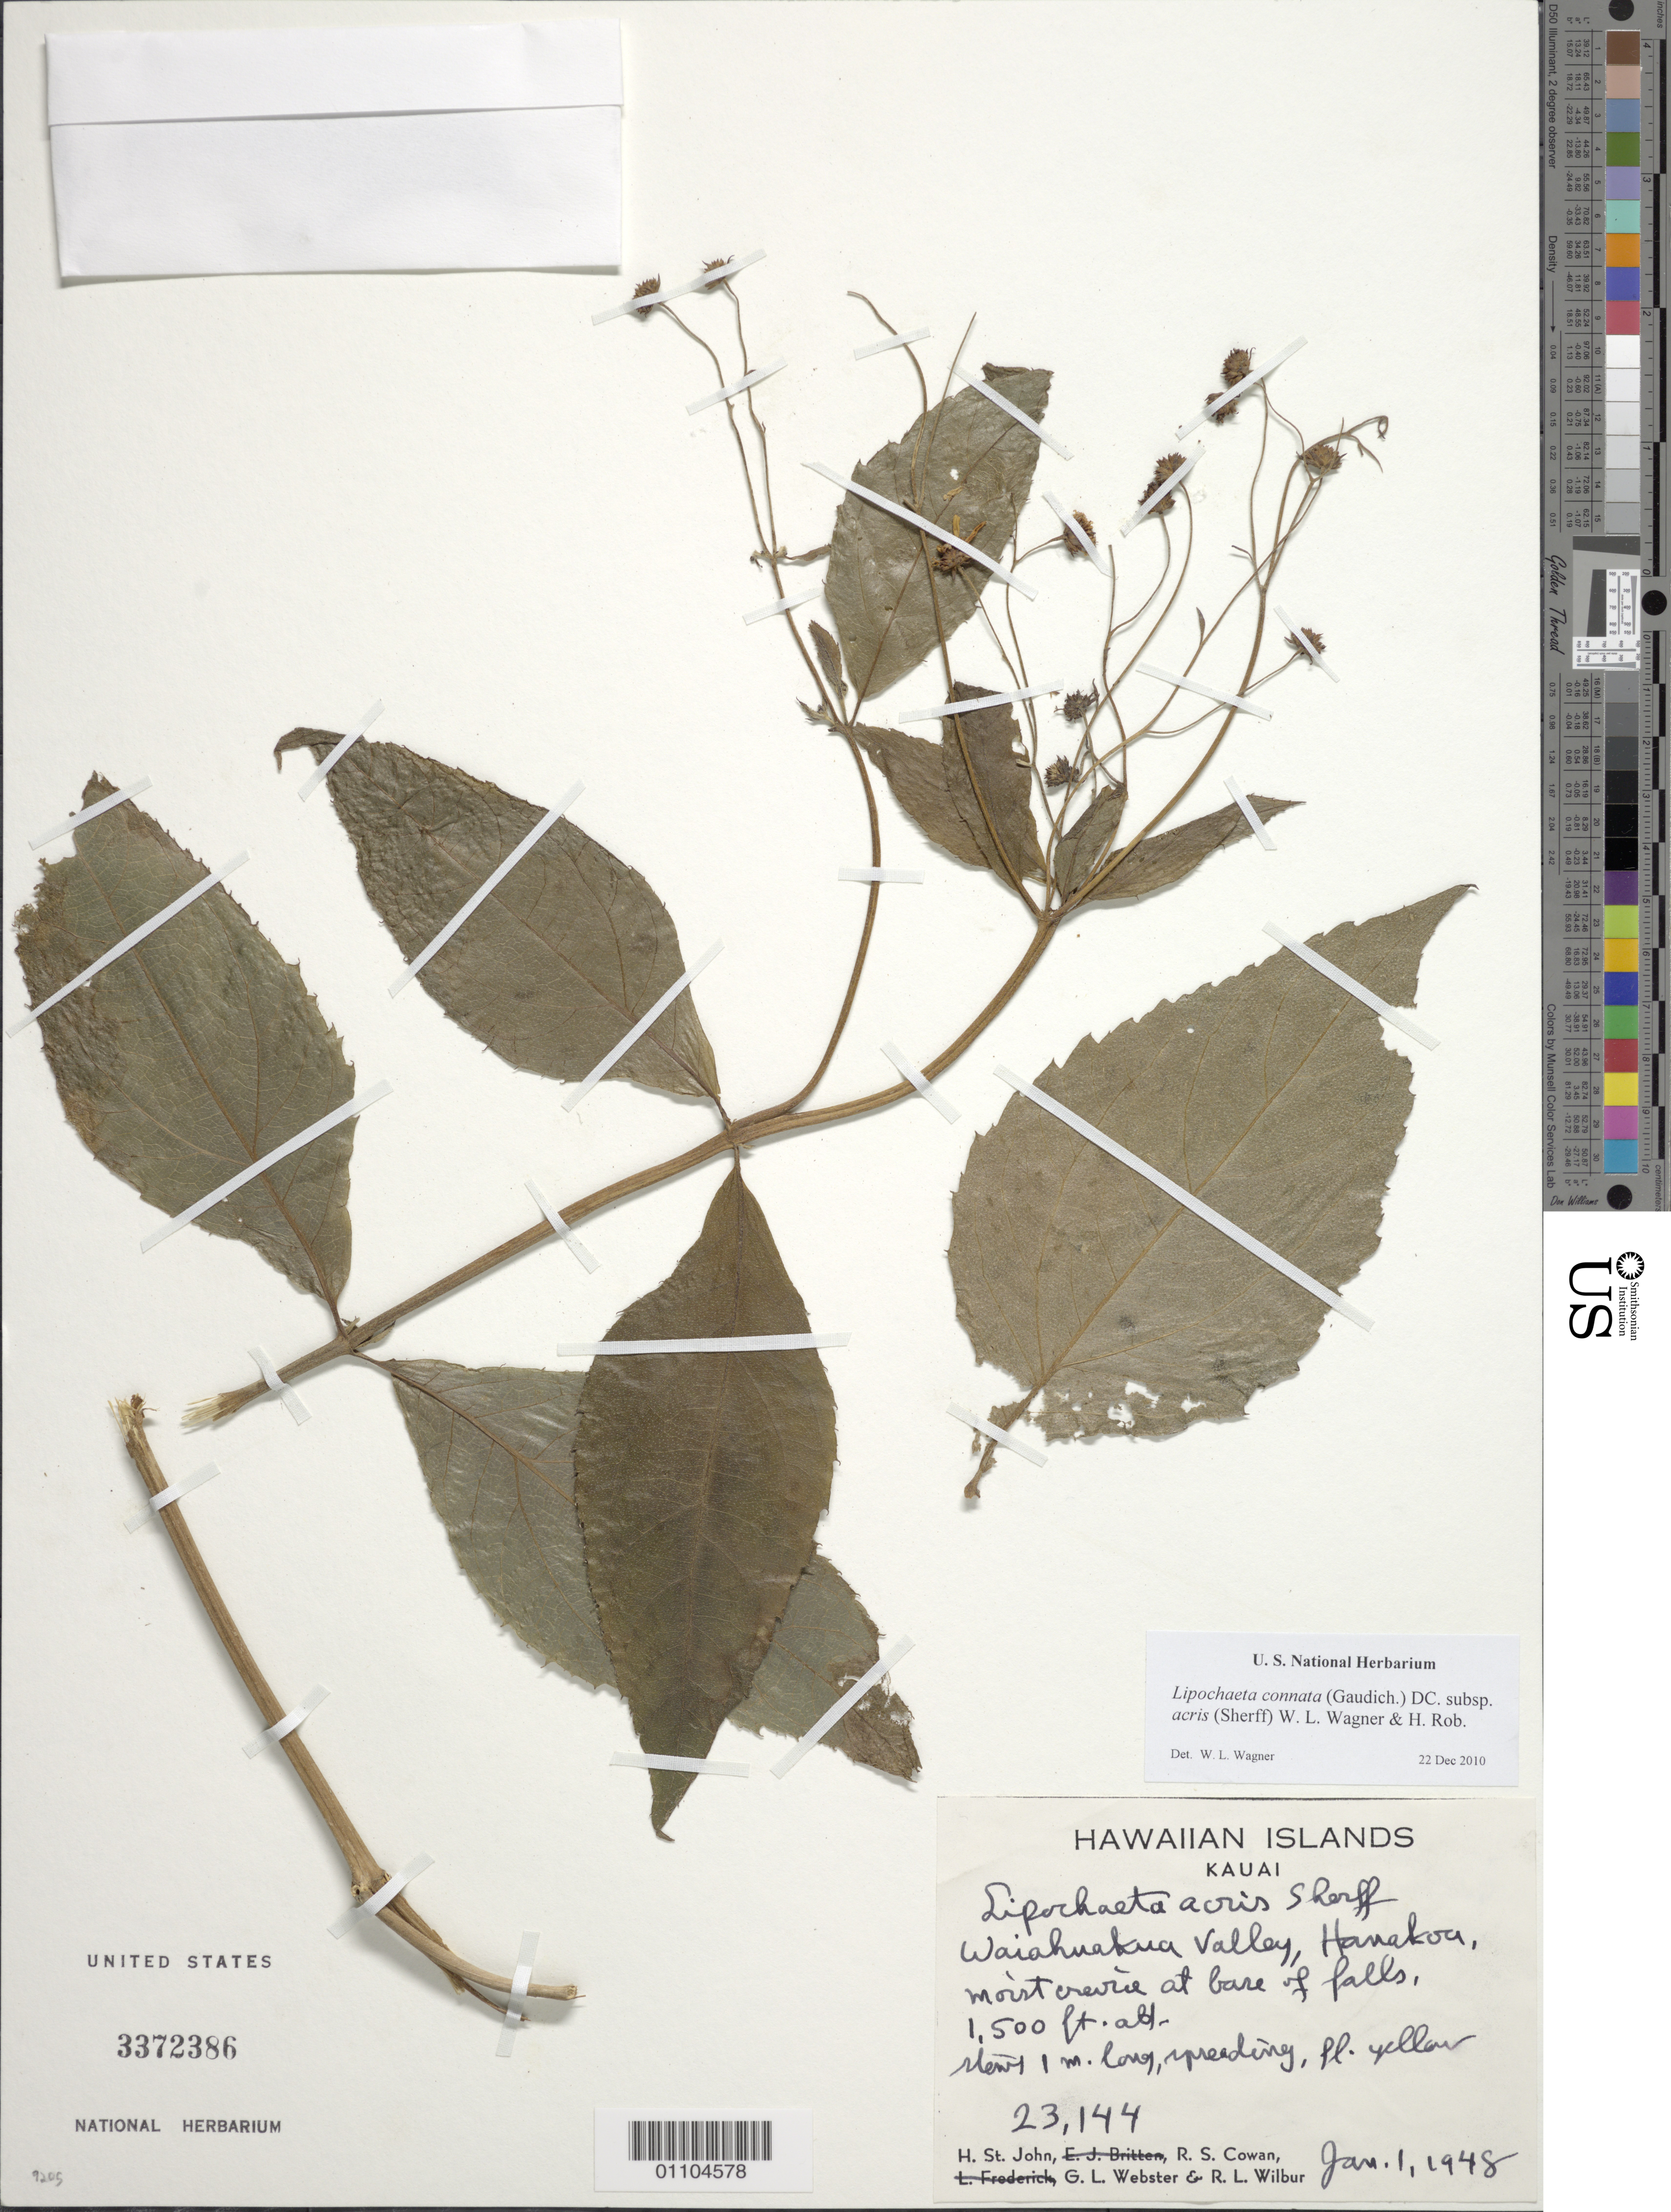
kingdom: Plantae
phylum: Tracheophyta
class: Magnoliopsida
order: Asterales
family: Asteraceae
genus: Lipochaeta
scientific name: Lipochaeta connata subsp. acris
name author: (Sherff) W.L. Wagner & H. Rob.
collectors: H. St. John, R. S. Cowan, G. L. Webster & R. L. Wilbur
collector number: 23144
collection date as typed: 1 Jan 1948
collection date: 1948-01-01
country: United States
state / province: Hawaii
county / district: Kauai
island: Kaua'i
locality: Waiahuakua Valley, Hanakoa.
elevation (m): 457.2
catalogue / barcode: US 3372386